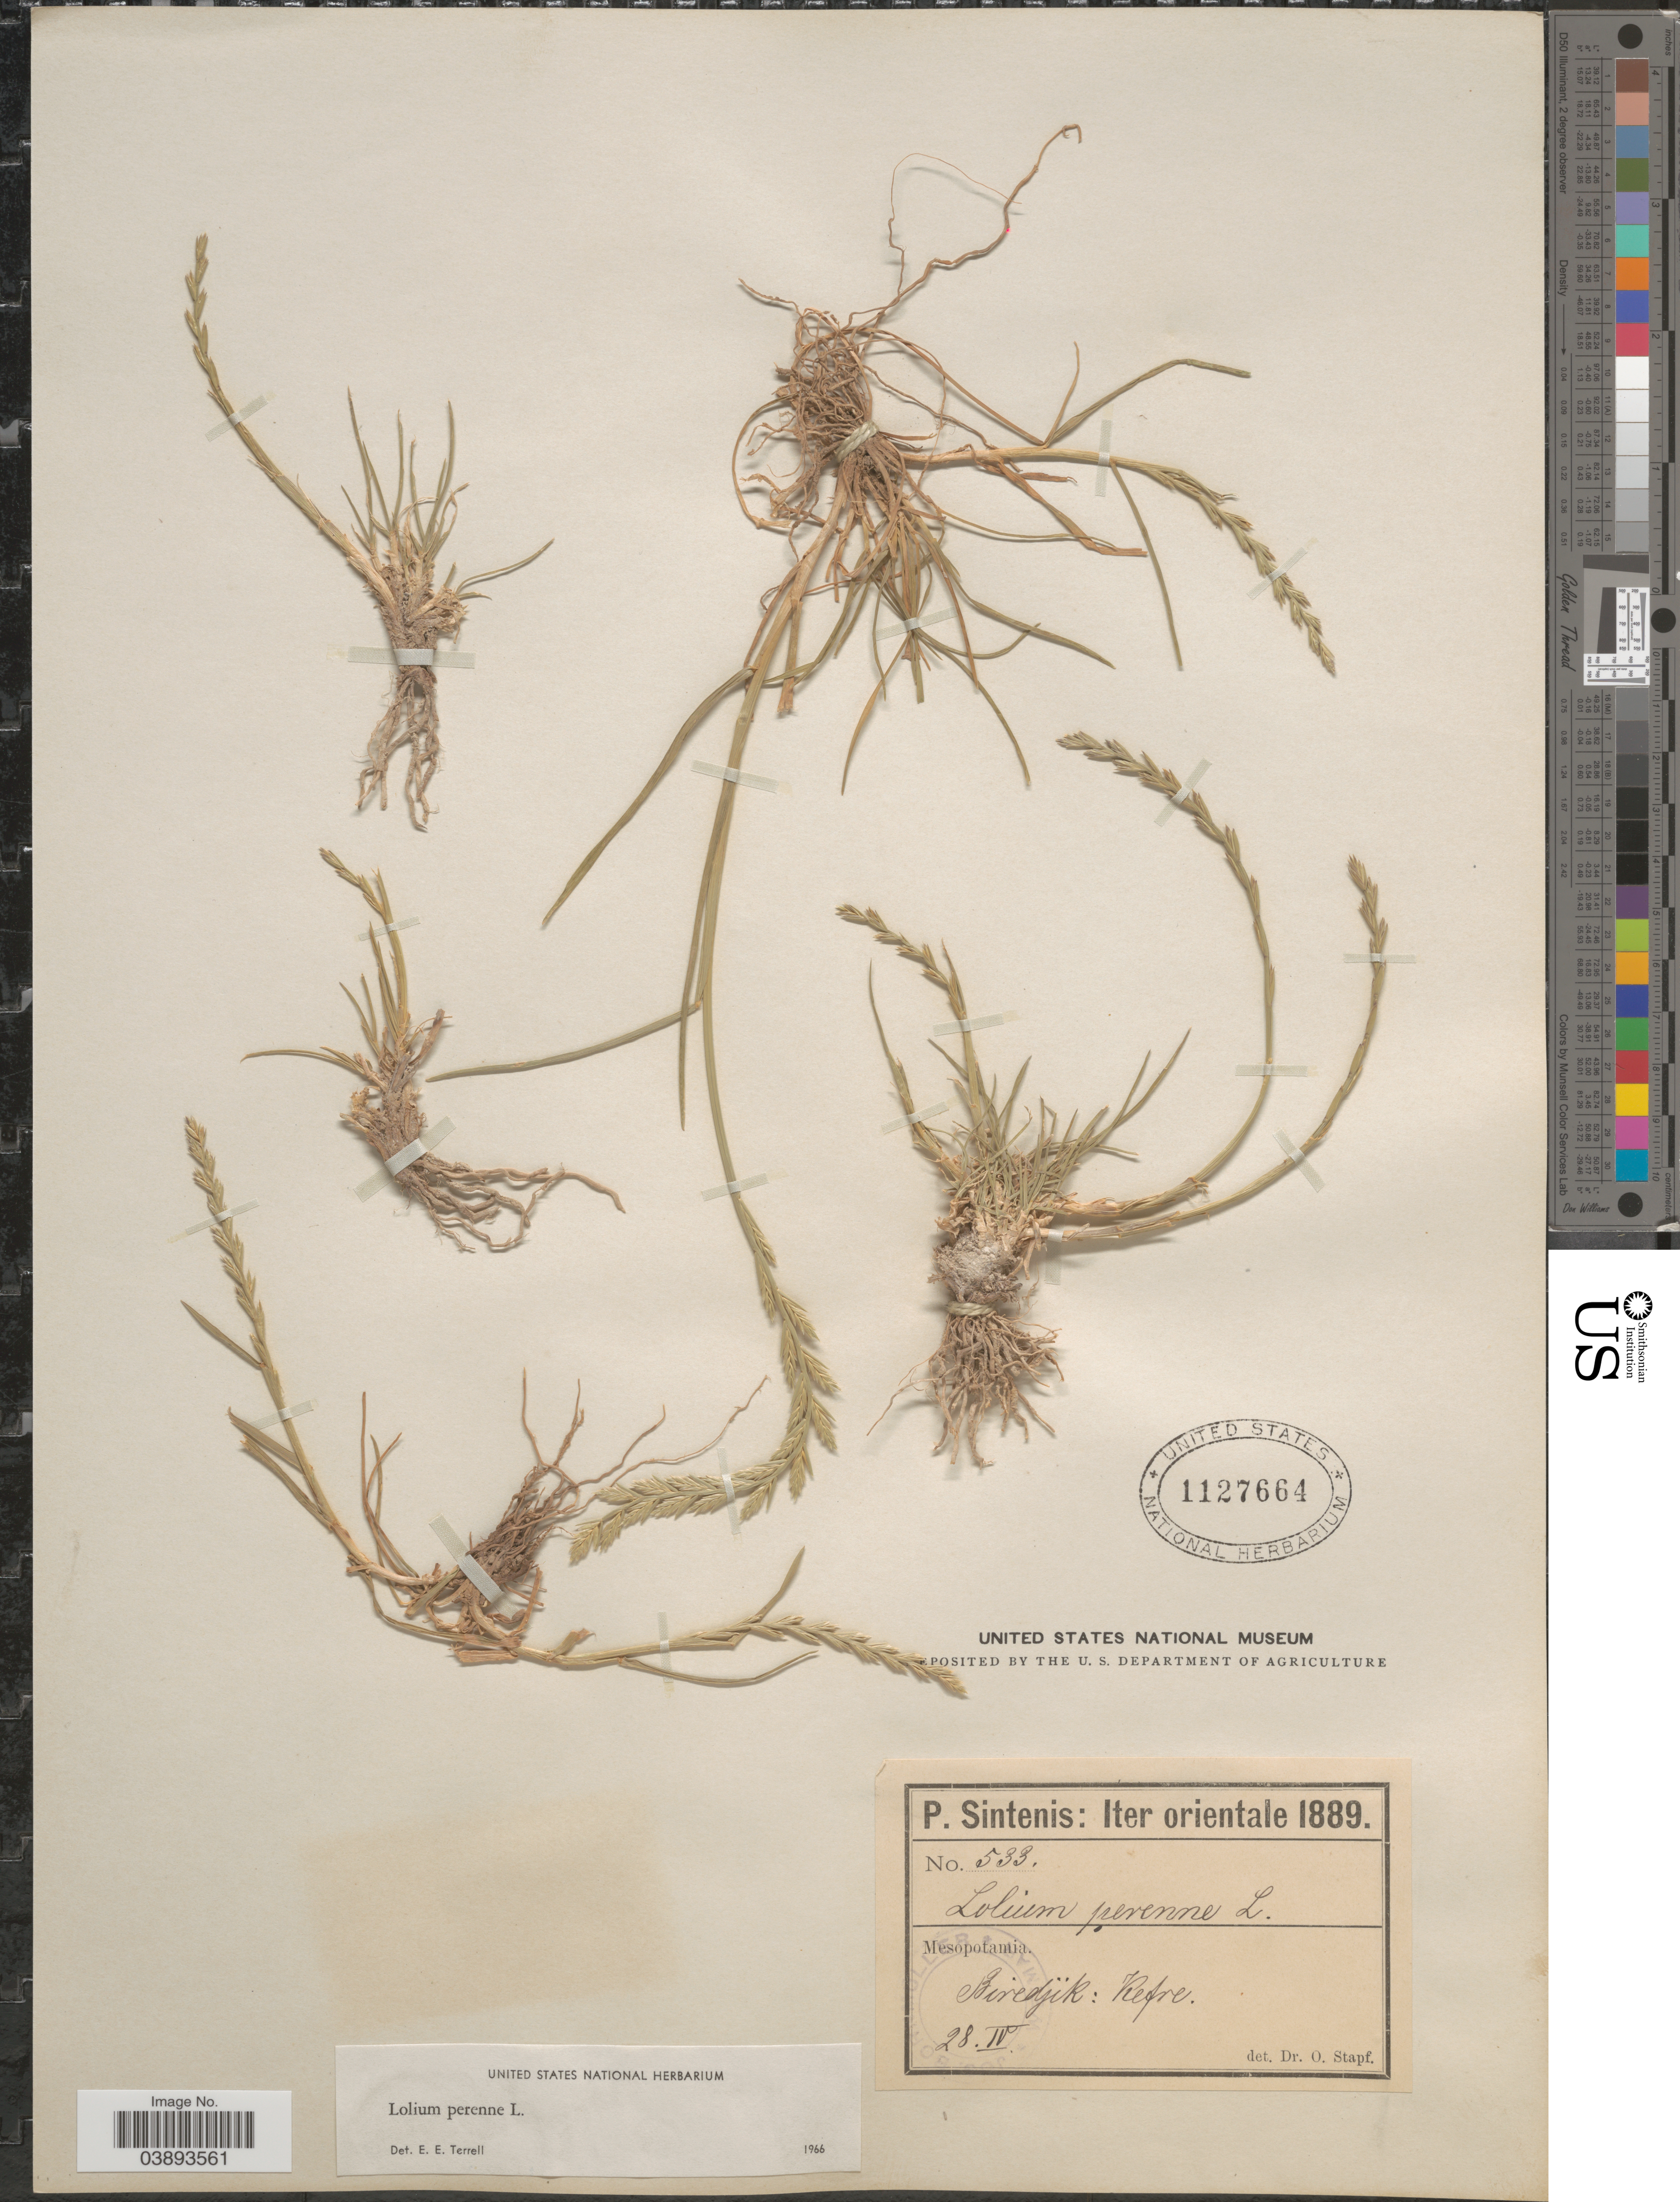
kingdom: Plantae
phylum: Tracheophyta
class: Liliopsida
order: Poales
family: Poaceae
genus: Lolium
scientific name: Lolium perenne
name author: L.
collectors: P. Sintenis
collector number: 533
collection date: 1889-04-28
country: Turkey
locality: Iter orientale. Mesopotamia. Biredjik: Refre. [interpreted]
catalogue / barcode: US 1127664